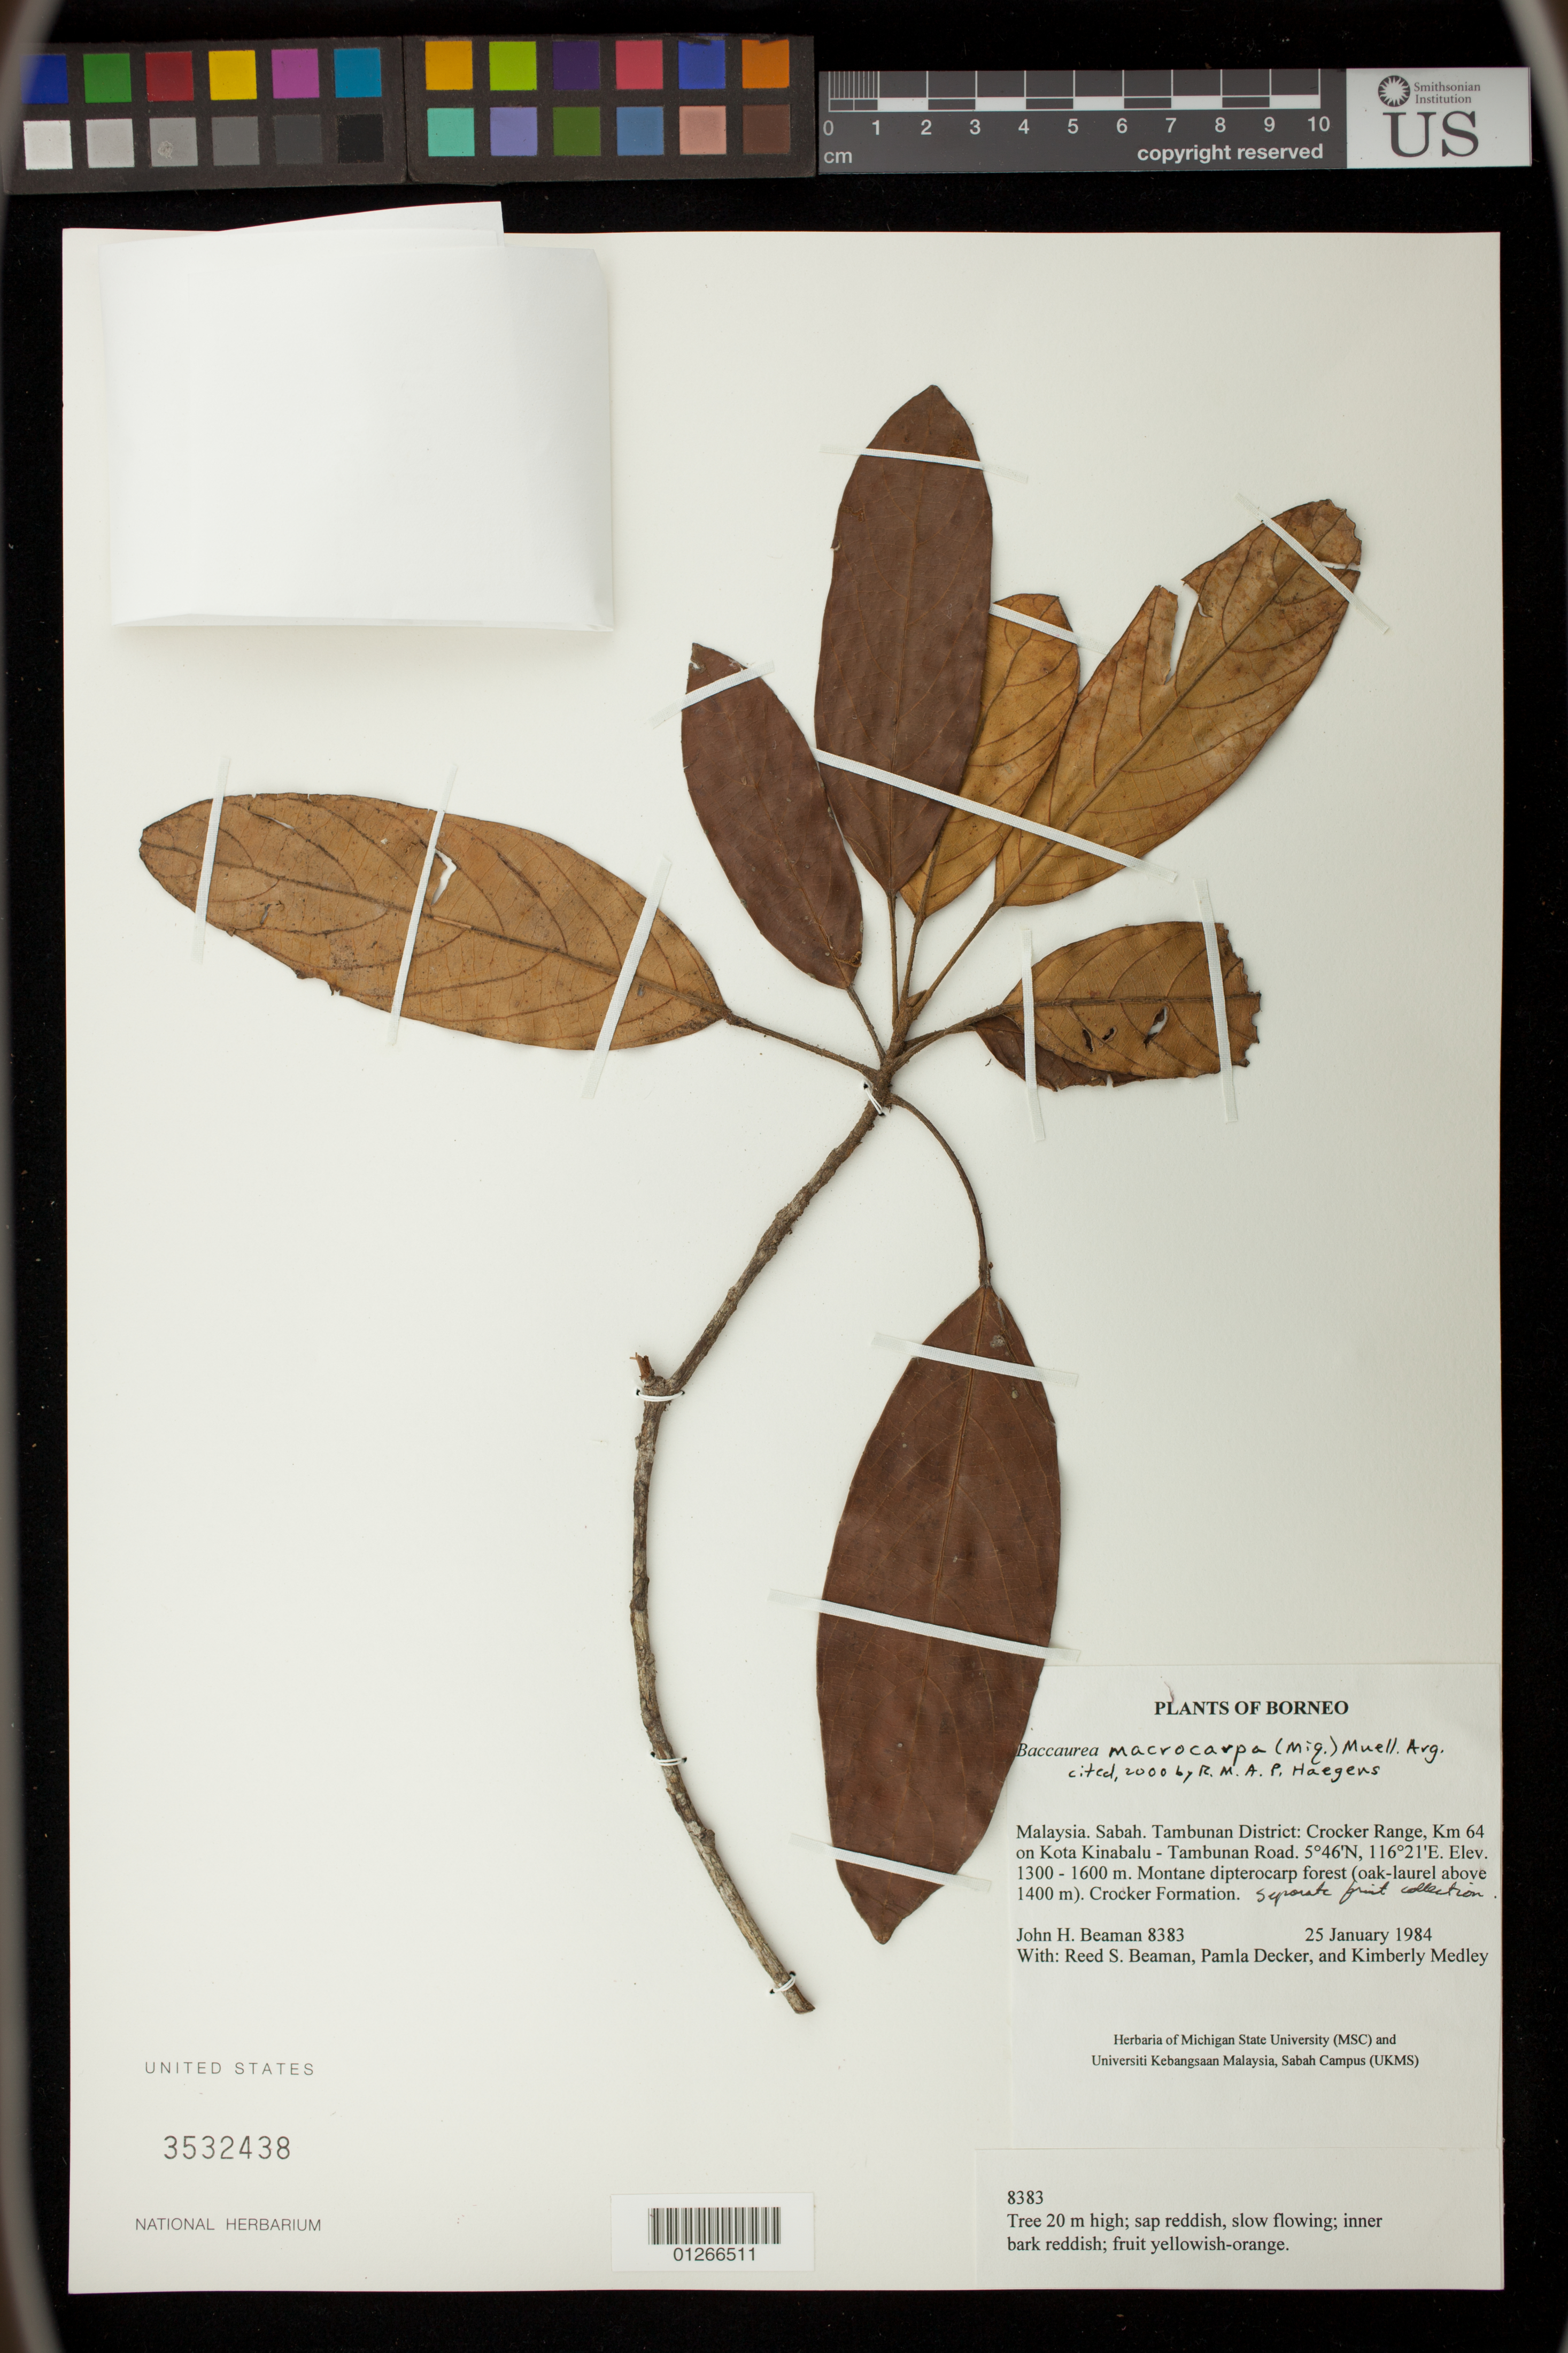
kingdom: Plantae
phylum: Tracheophyta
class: Magnoliopsida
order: Malpighiales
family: Phyllanthaceae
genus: Baccaurea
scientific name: Baccaurea macrocarpa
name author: (Miq.) Müll. Arg.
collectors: J. H. Beaman, S. Reed, P. Decker & K. Medley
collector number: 8383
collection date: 1984-01-25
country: Malaysia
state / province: Sabah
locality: Tambunan District: Crocker Range, Km 64 on Kota Kinabalu - Tambunan Road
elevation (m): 1300